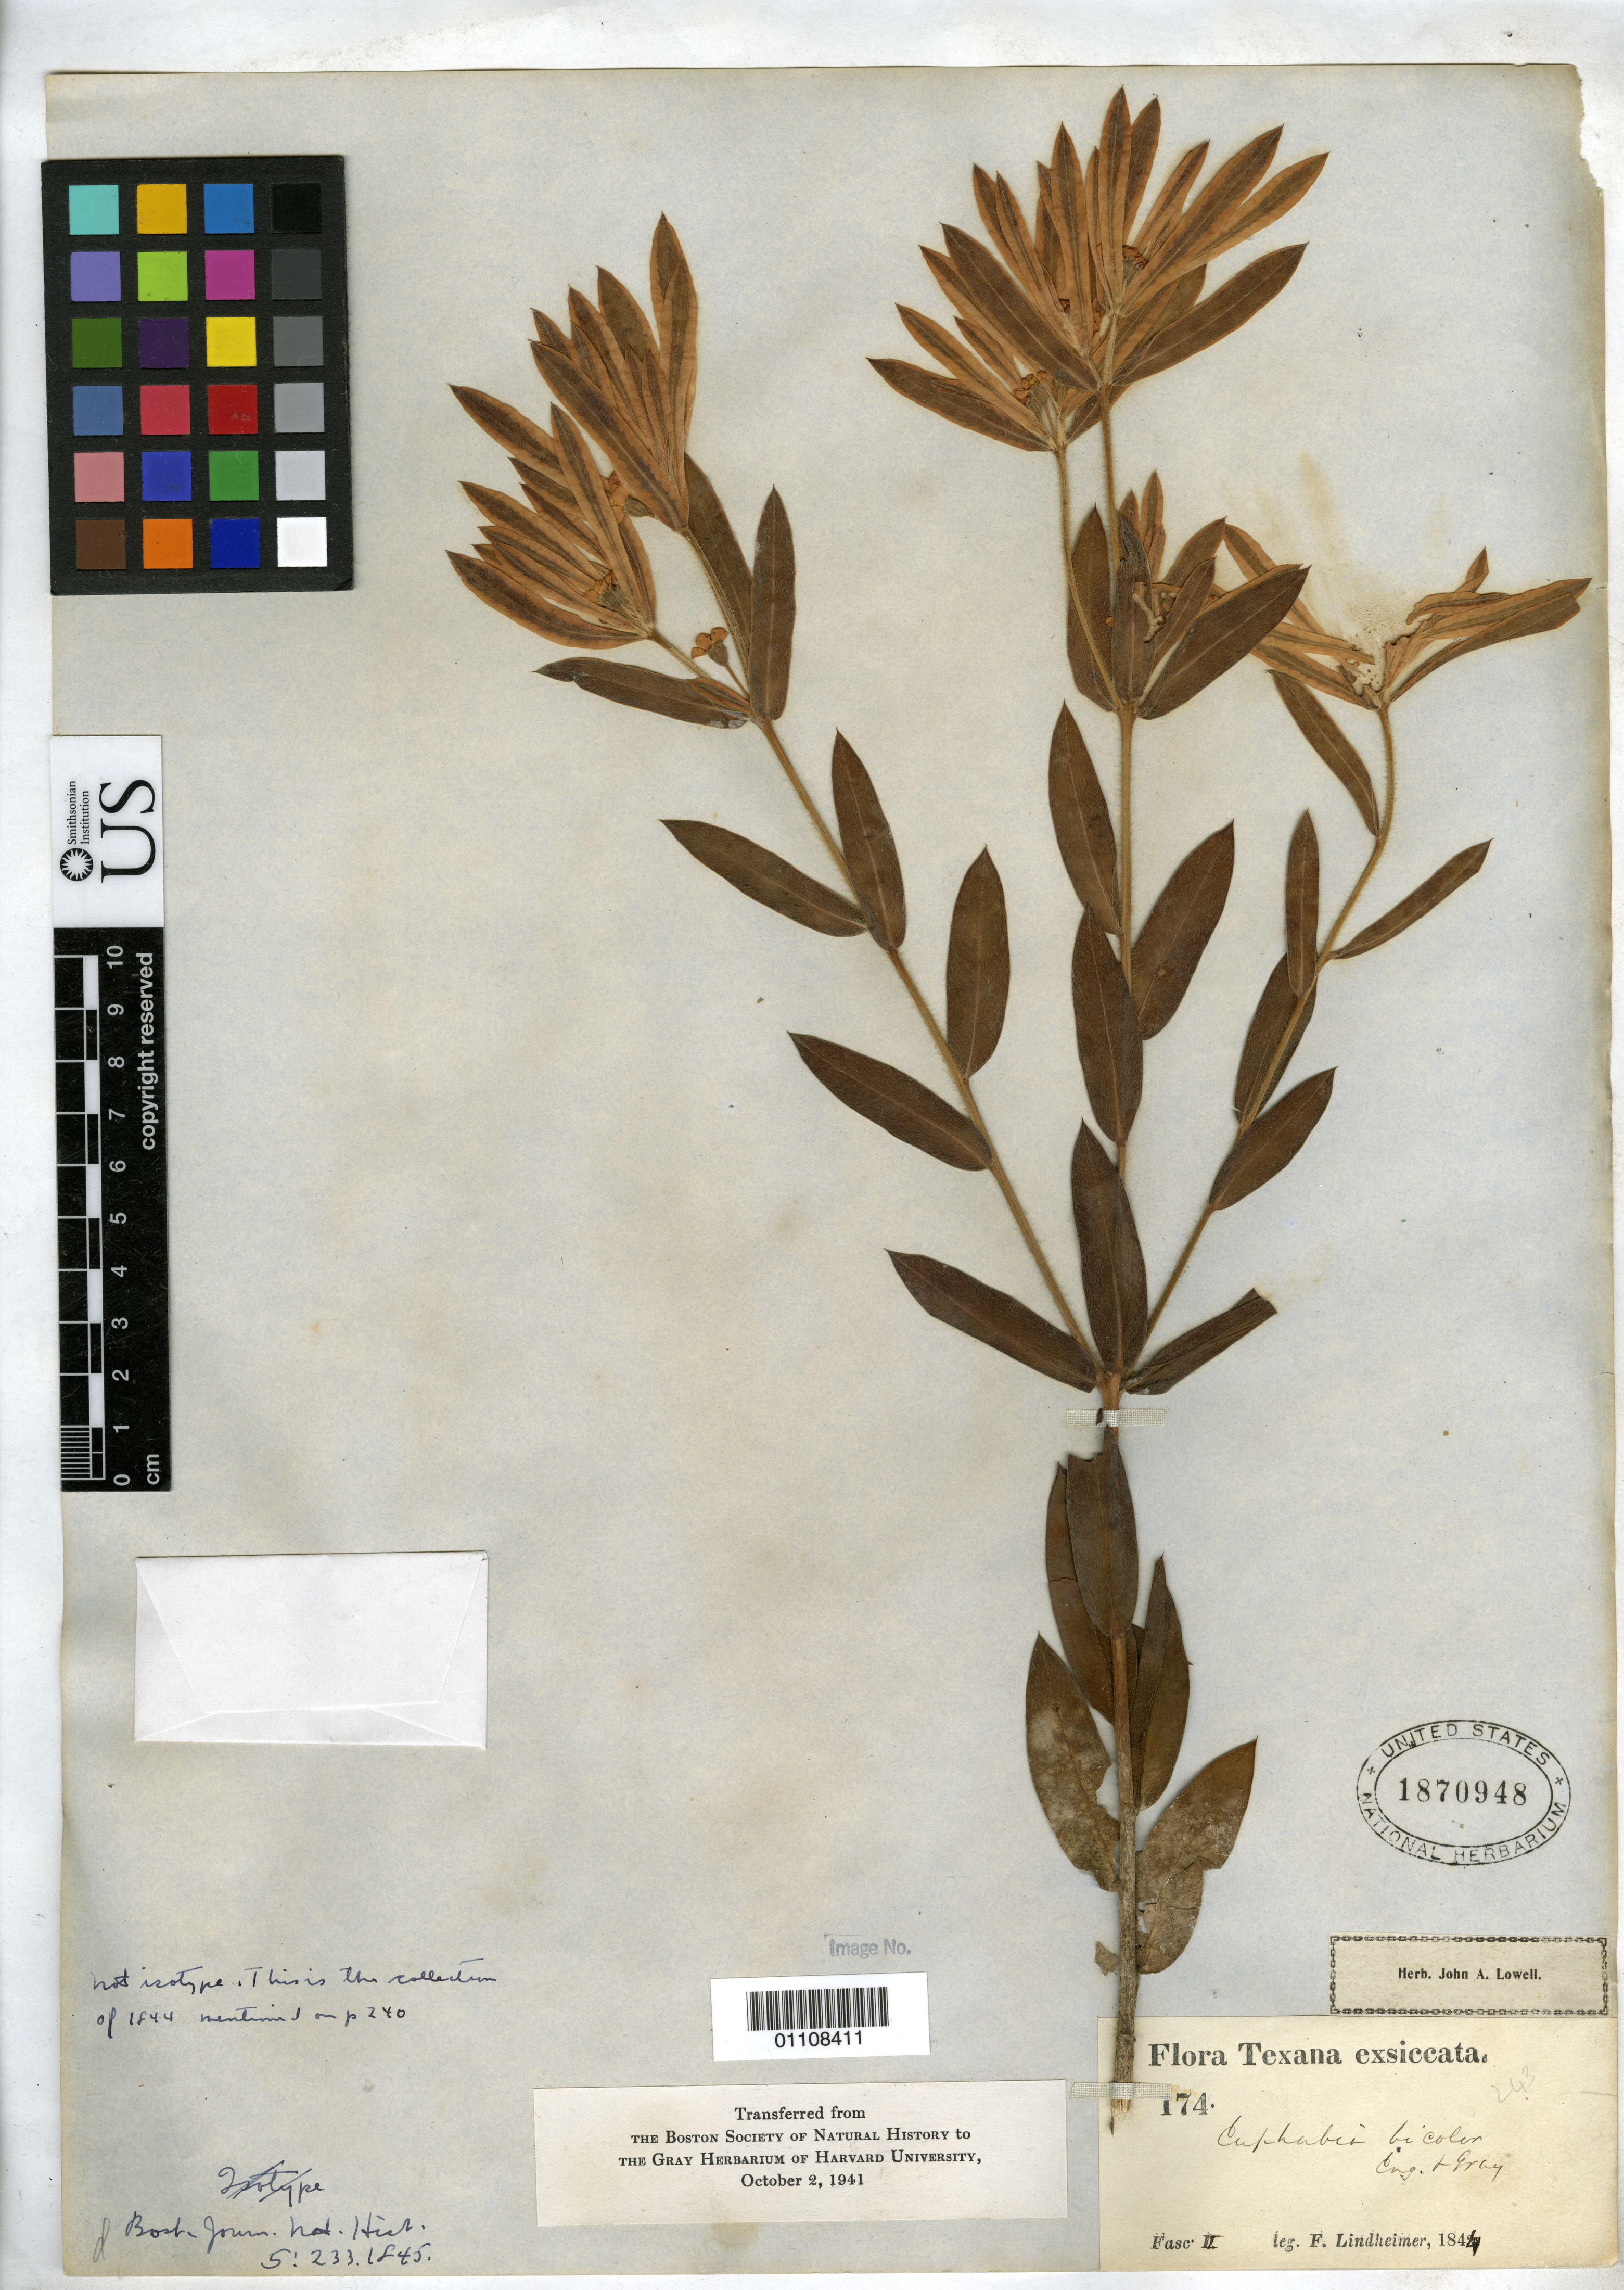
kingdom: Plantae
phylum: Tracheophyta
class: Magnoliopsida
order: Malpighiales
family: Euphorbiaceae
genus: Euphorbia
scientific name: Euphorbia bicolor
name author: Engelm. & A. Gray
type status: Syntype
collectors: F. J. Lindheimer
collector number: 174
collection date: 1844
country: United States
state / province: Texas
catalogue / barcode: US 1870948